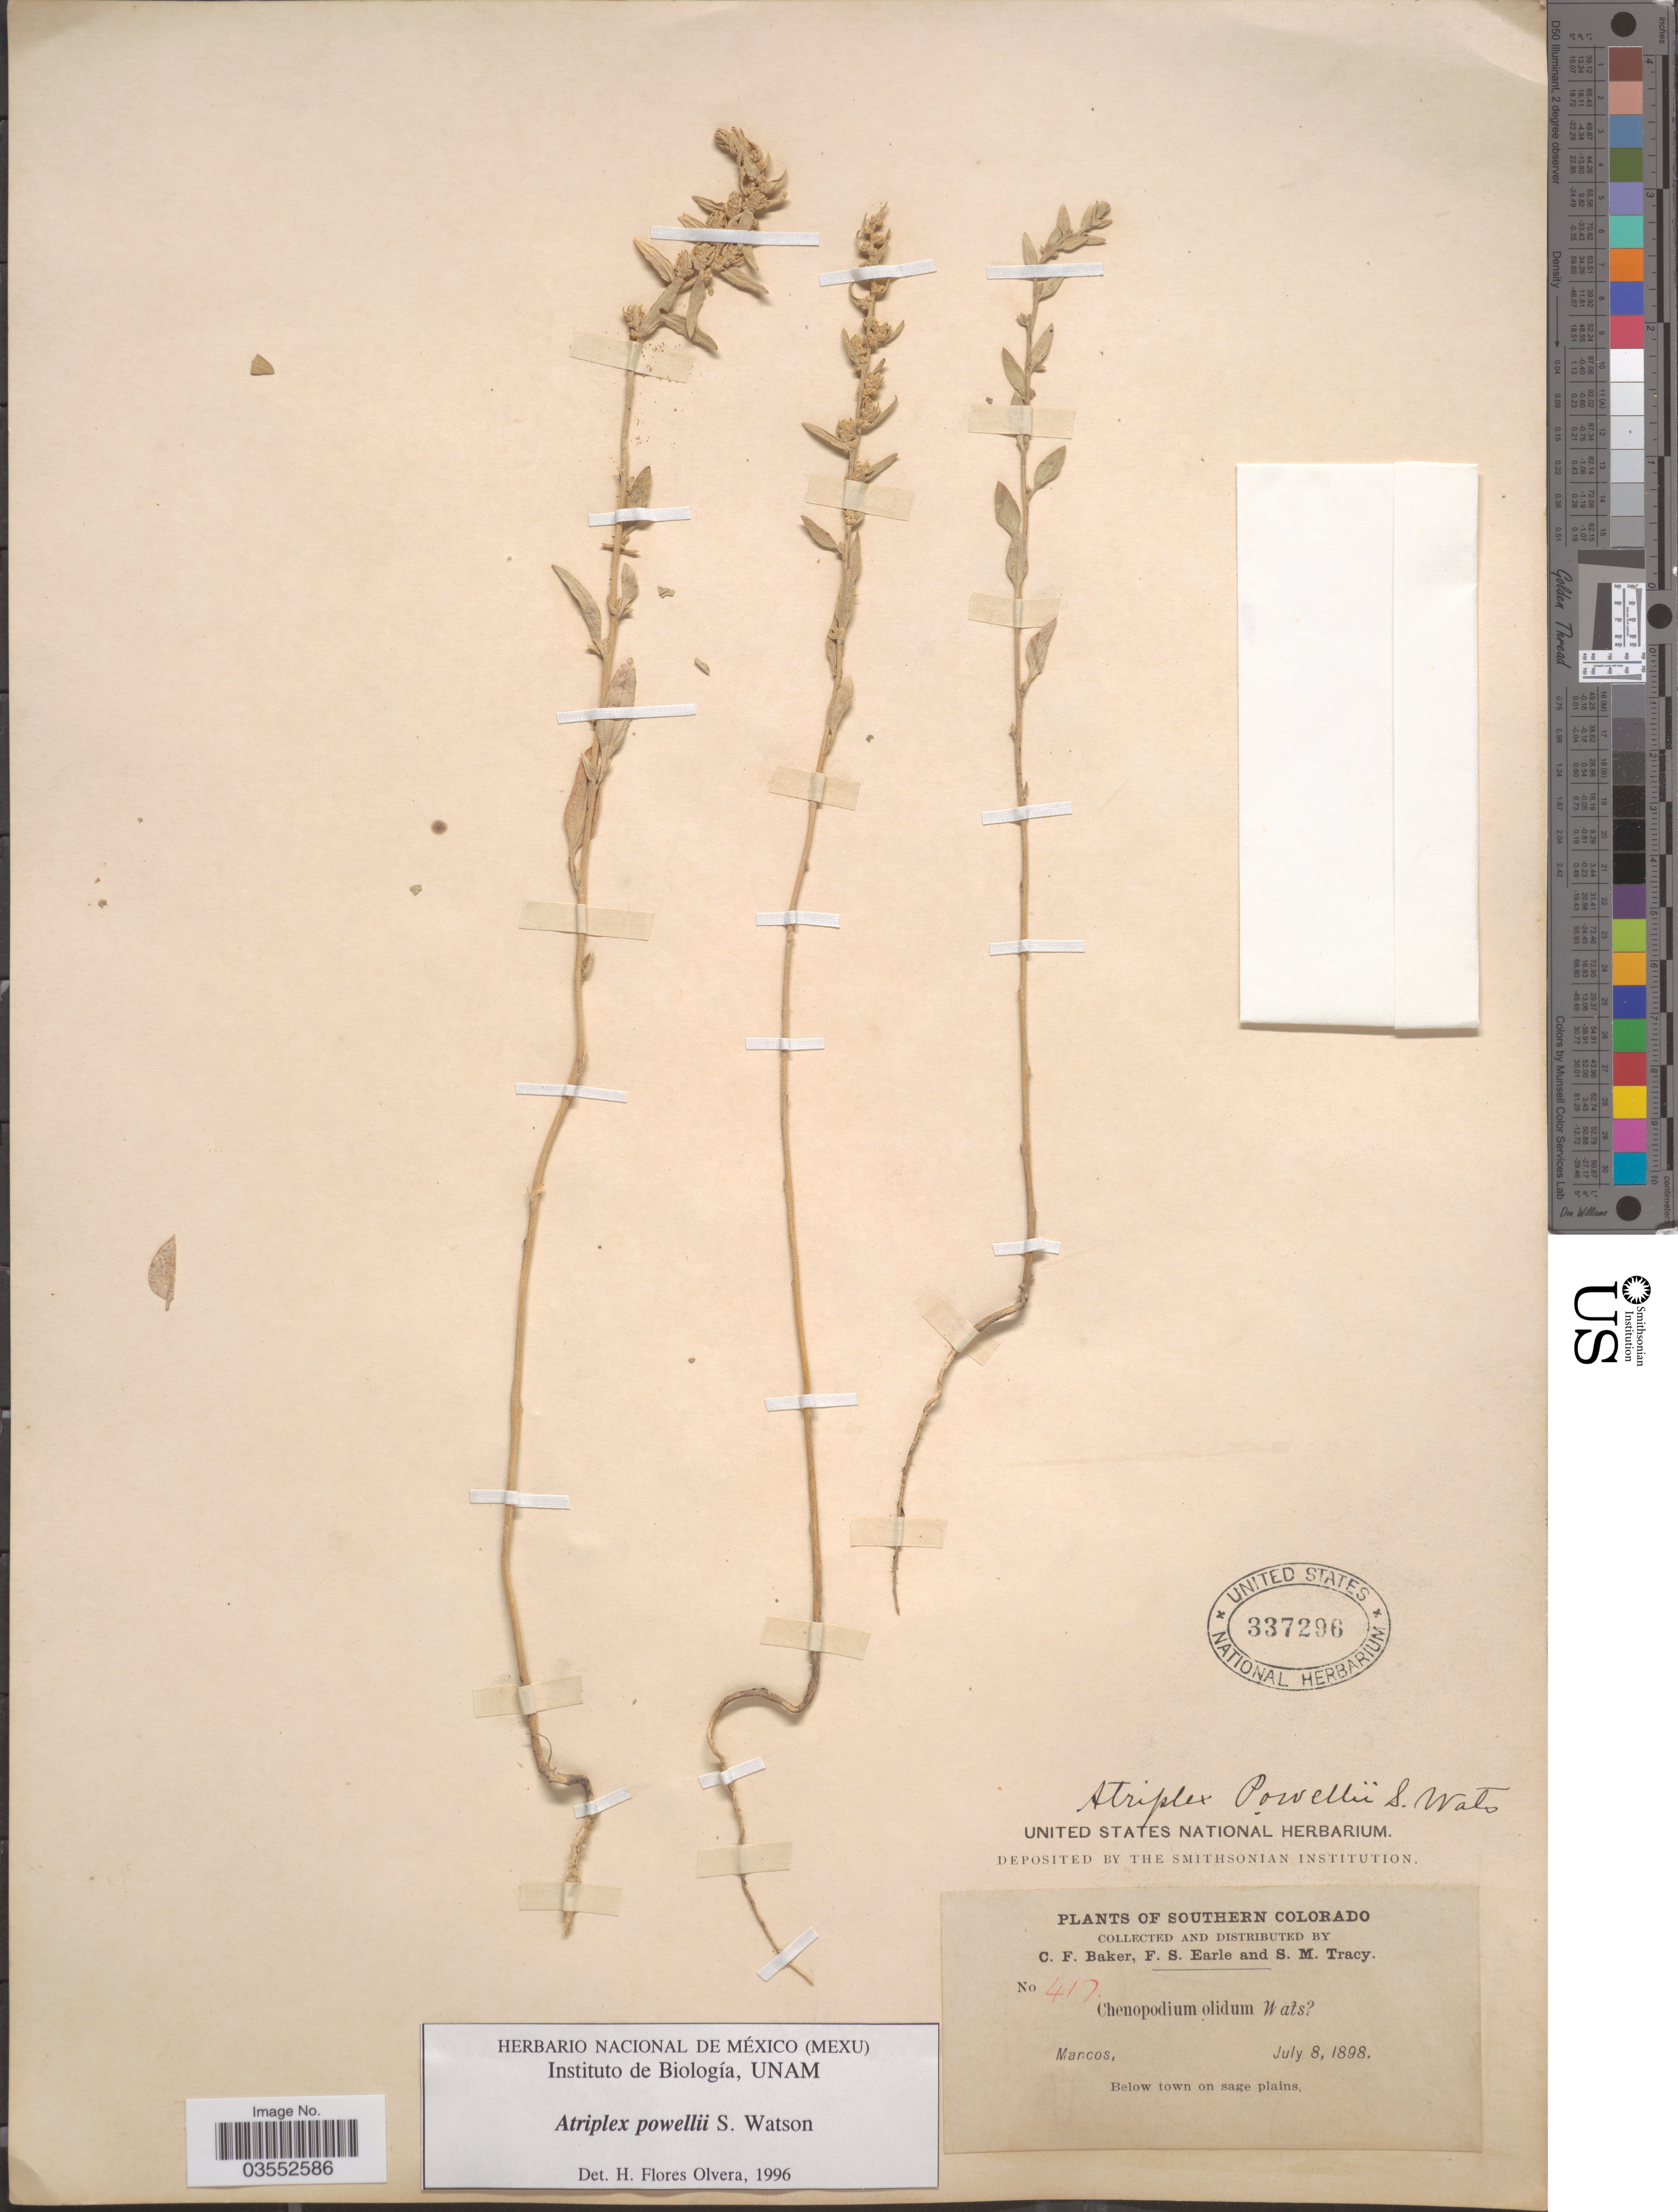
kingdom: Plantae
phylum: Tracheophyta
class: Magnoliopsida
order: Caryophyllales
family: Amaranthaceae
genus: Atriplex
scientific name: Atriplex powellii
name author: S. Watson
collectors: C. F. Baker, F. S. Earle & S. M. Tracy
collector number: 417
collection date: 1898-07-08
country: United States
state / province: Colorado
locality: Southern Colorado. Mancos. Below town on sage plains.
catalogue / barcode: US 337296